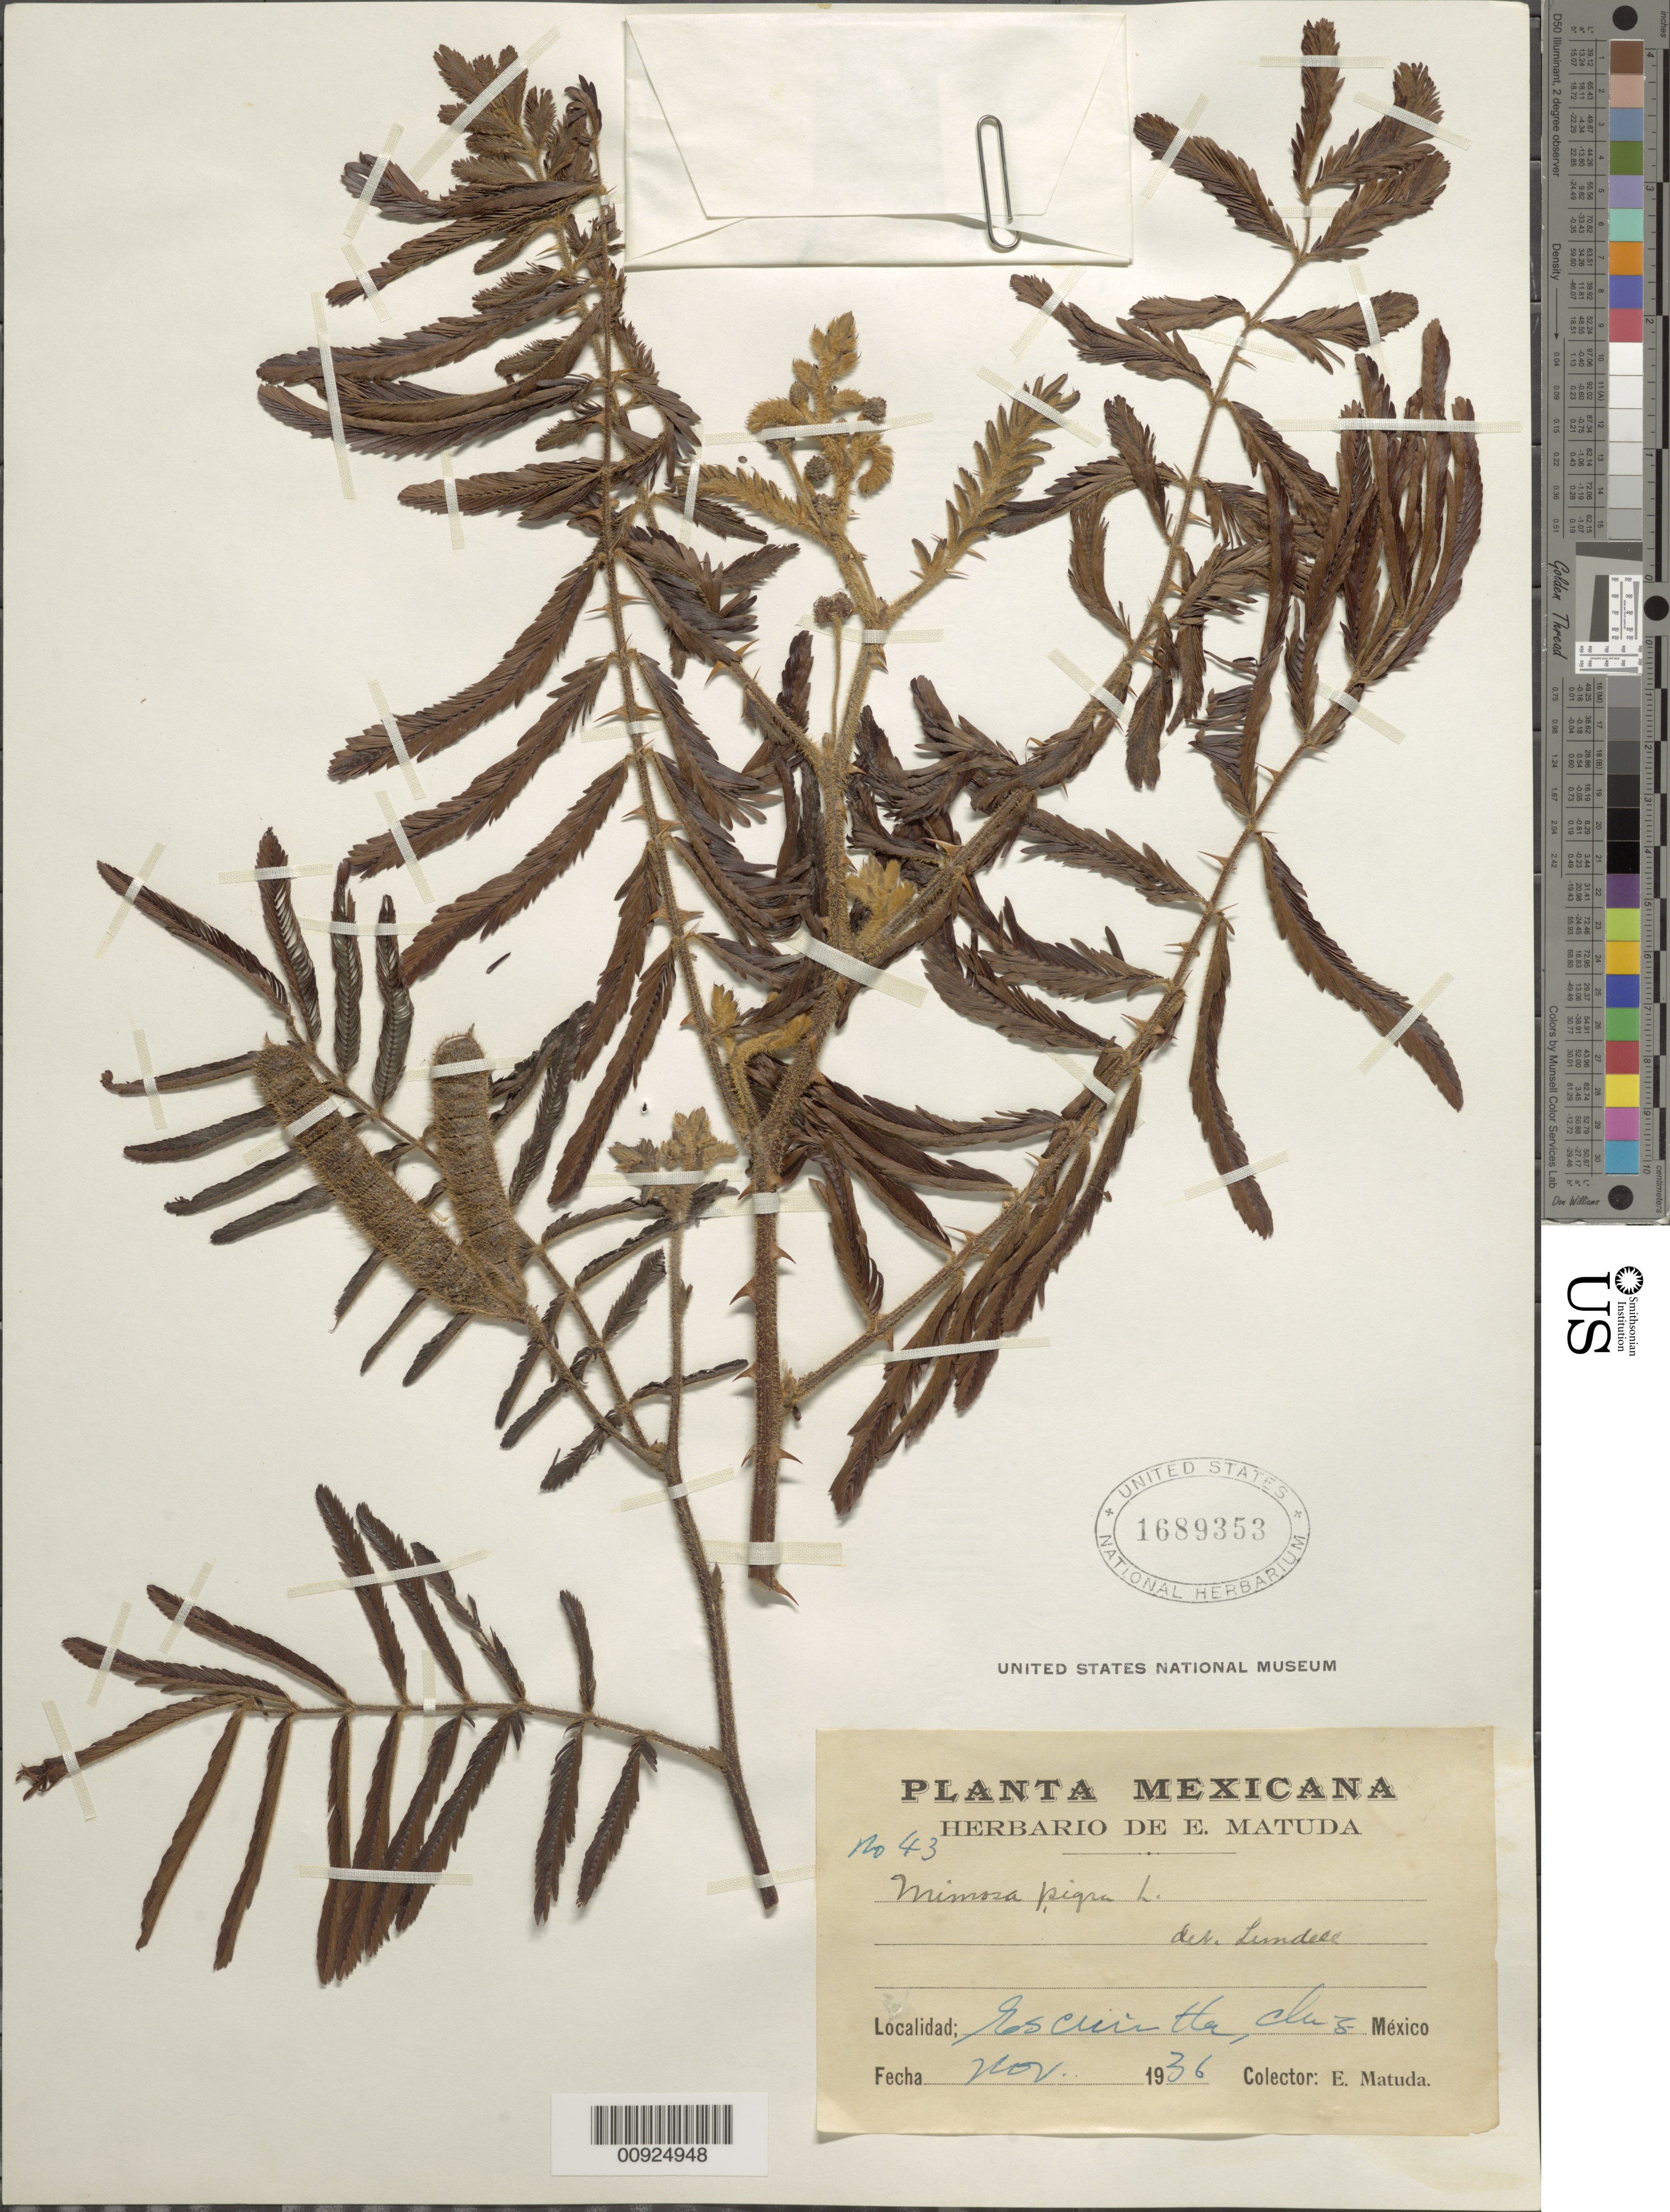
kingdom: Plantae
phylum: Tracheophyta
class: Magnoliopsida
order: Fabales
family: Fabaceae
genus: Mimosa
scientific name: Mimosa pigra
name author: L.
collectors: E. Matuda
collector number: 43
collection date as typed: Nov 1936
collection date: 1936-11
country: Mexico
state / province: Chiapas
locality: Escuintla, Chiapas.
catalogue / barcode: US 1689353